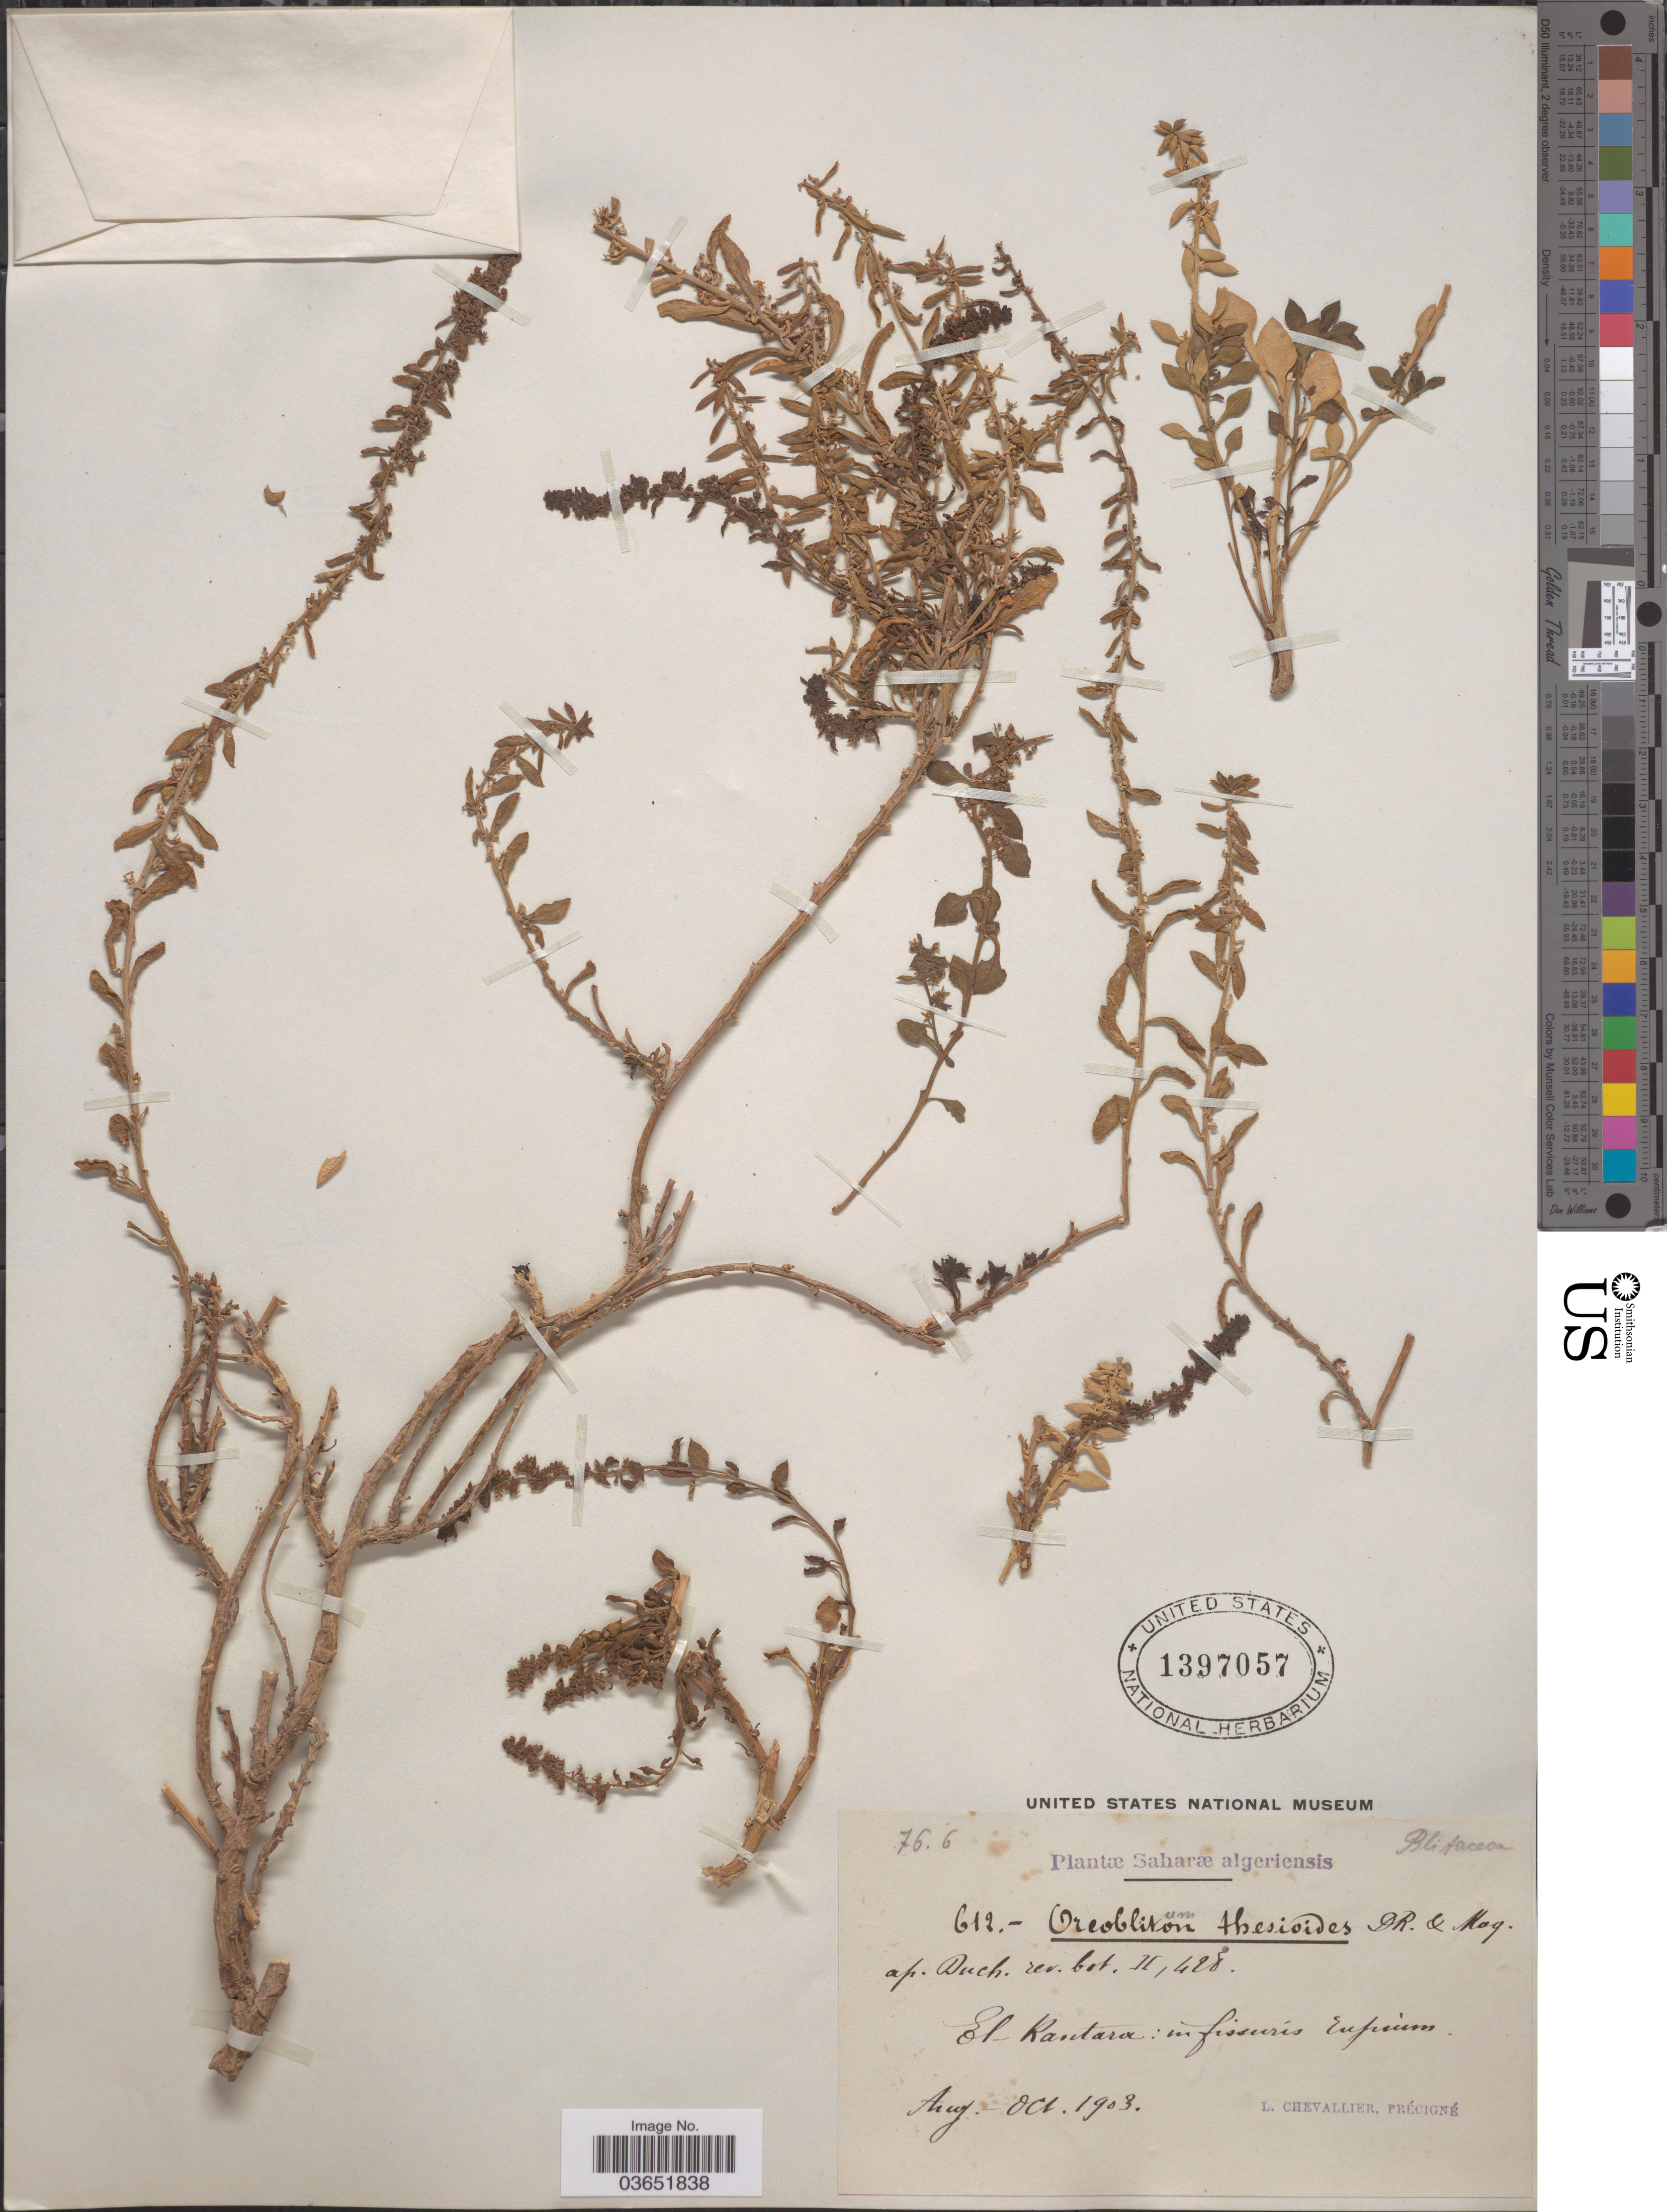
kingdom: Plantae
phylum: Tracheophyta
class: Magnoliopsida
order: Caryophyllales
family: Amaranthaceae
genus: Oreobliton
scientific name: Oreobliton thesioides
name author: Durieu & Moq. ex Durieu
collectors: L. Chevallier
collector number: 612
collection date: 1903-08/1903-10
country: Algeria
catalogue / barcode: US 1397057